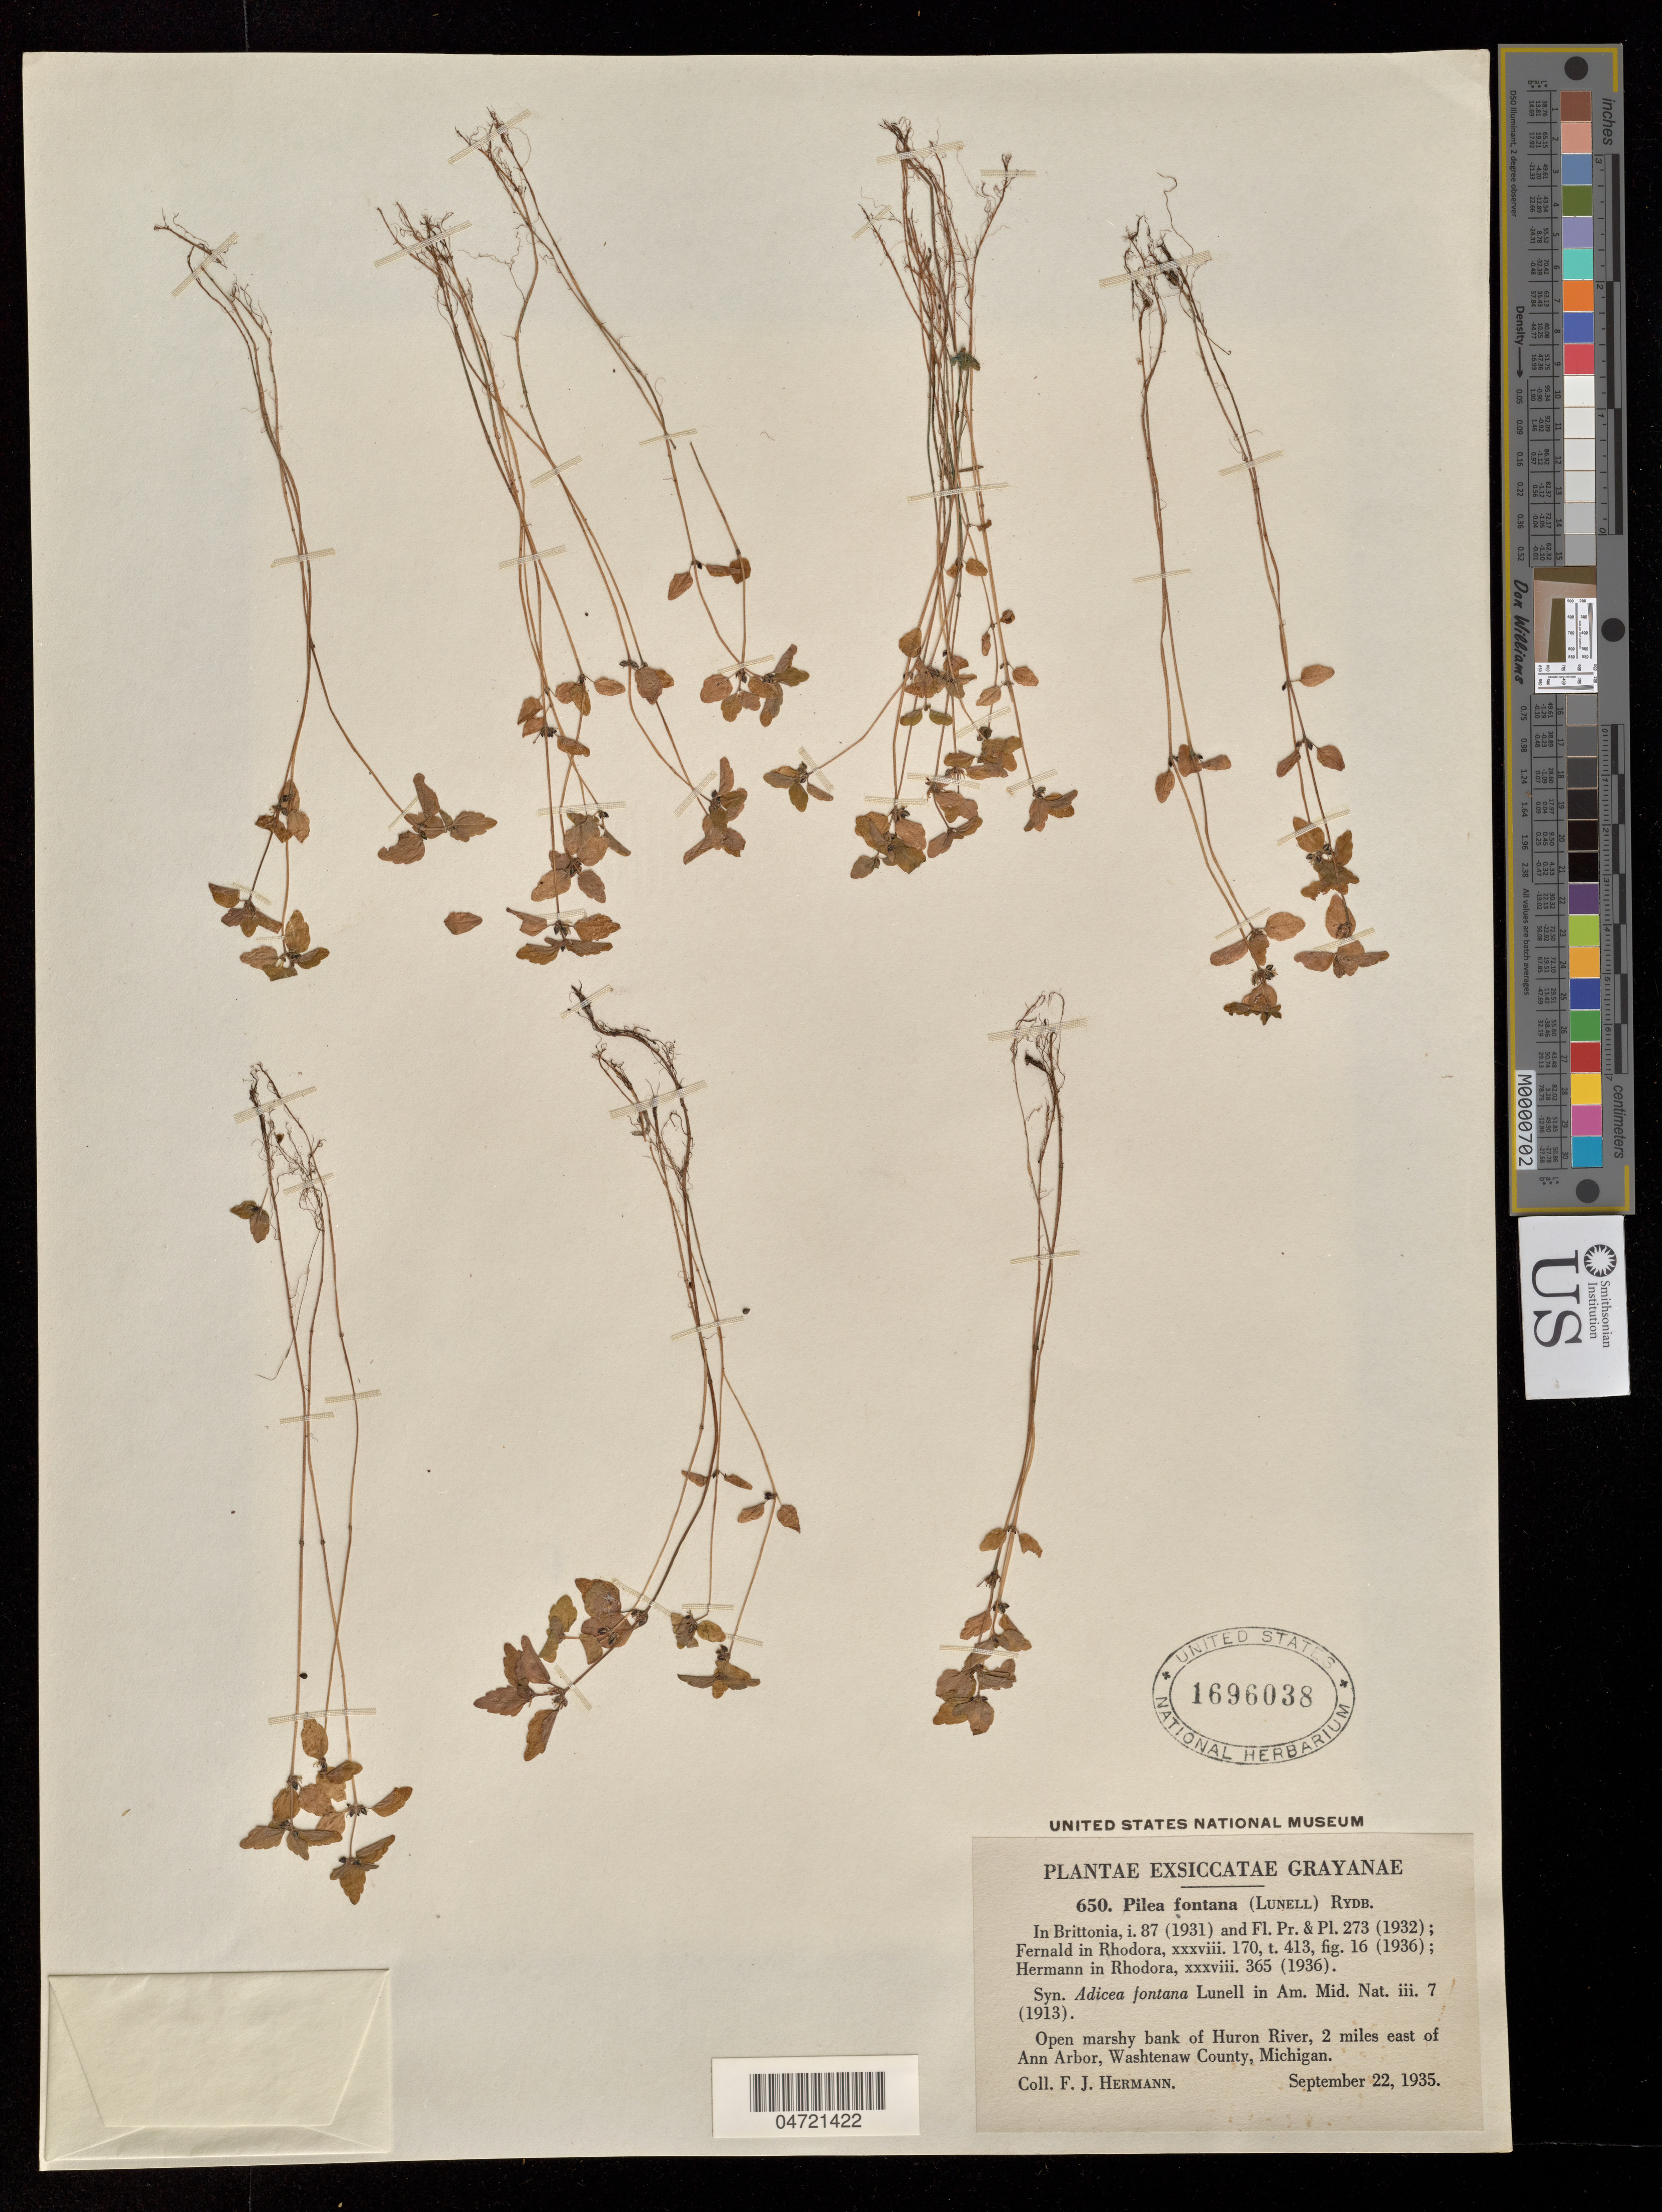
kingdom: Plantae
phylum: Tracheophyta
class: Magnoliopsida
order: Rosales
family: Urticaceae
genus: Pilea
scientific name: Pilea fontana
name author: (Lunell) Rydb.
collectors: F. J. Hermann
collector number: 650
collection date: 1935-09-22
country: United States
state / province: Michigan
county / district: Washtenaw County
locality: Huron River, 2 miles E., Ann Arbor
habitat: Open marshy bank of river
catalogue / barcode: US 1696038